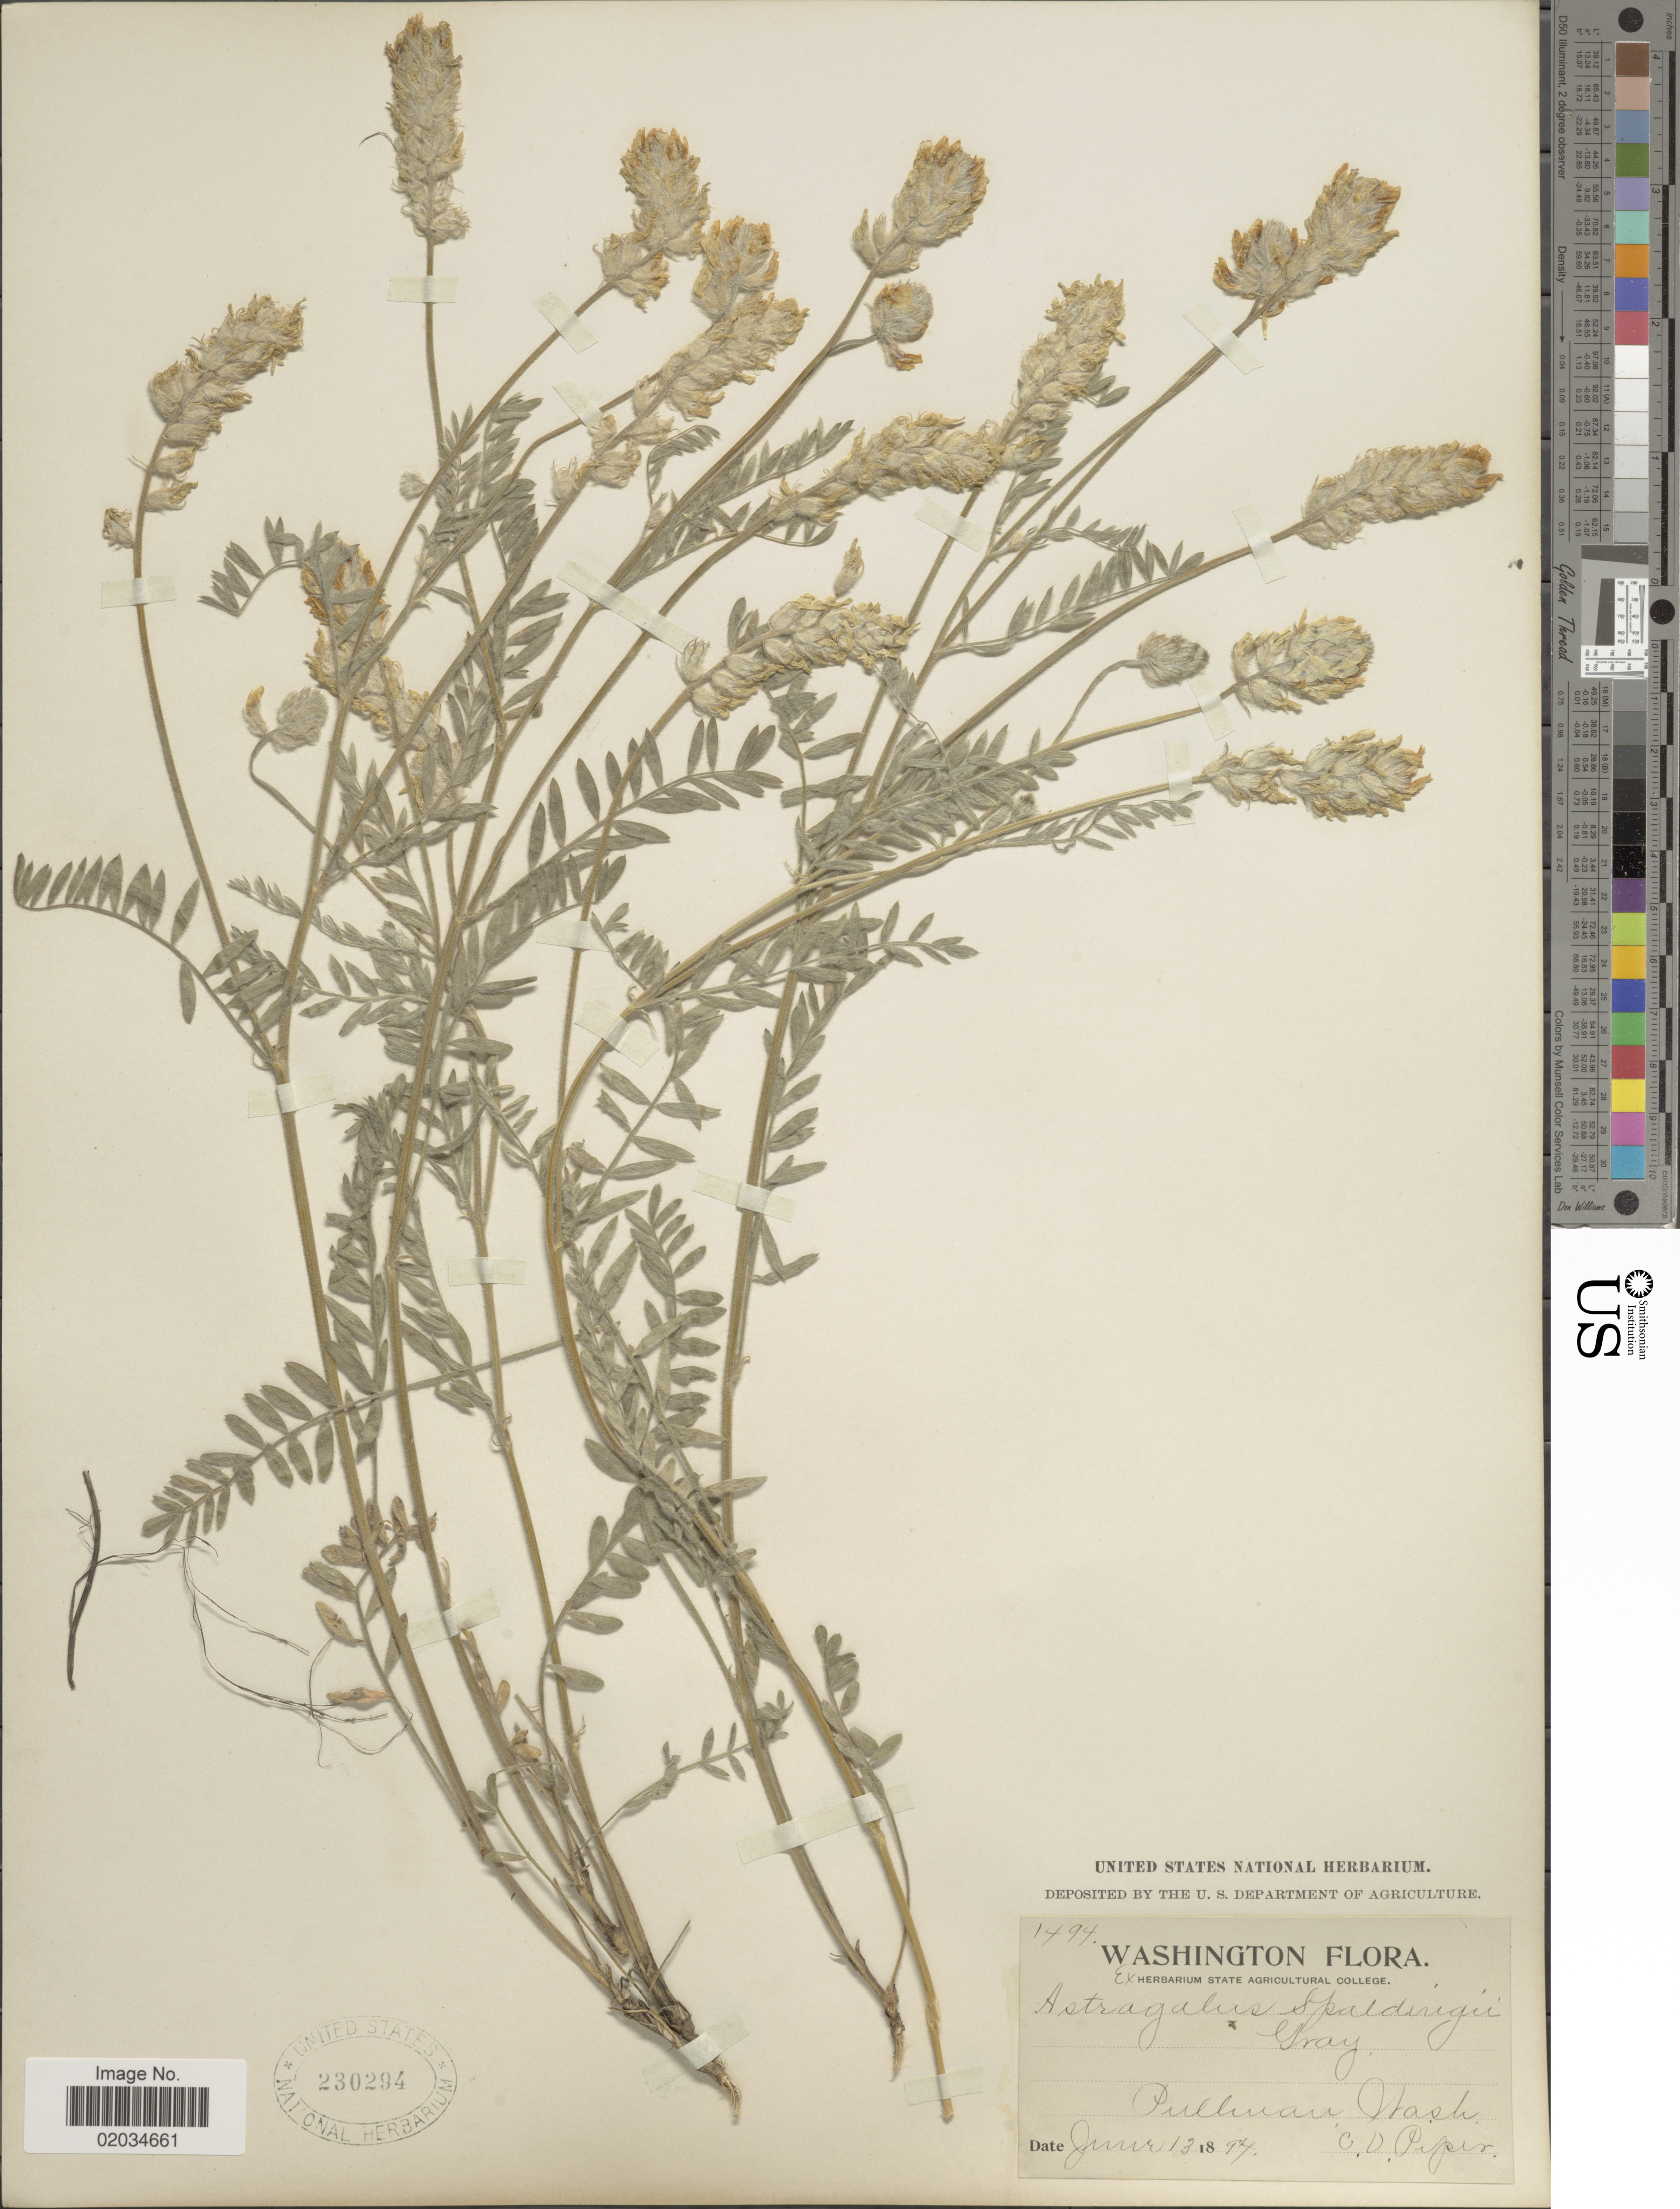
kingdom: Plantae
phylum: Tracheophyta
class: Magnoliopsida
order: Fabales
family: Fabaceae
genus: Astragalus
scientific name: Astragalus spaldingii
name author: A. Gray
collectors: C. V. Piper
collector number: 1494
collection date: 1894-06-13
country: United States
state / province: Washington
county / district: Whitman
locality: Pullman.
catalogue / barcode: US 230294